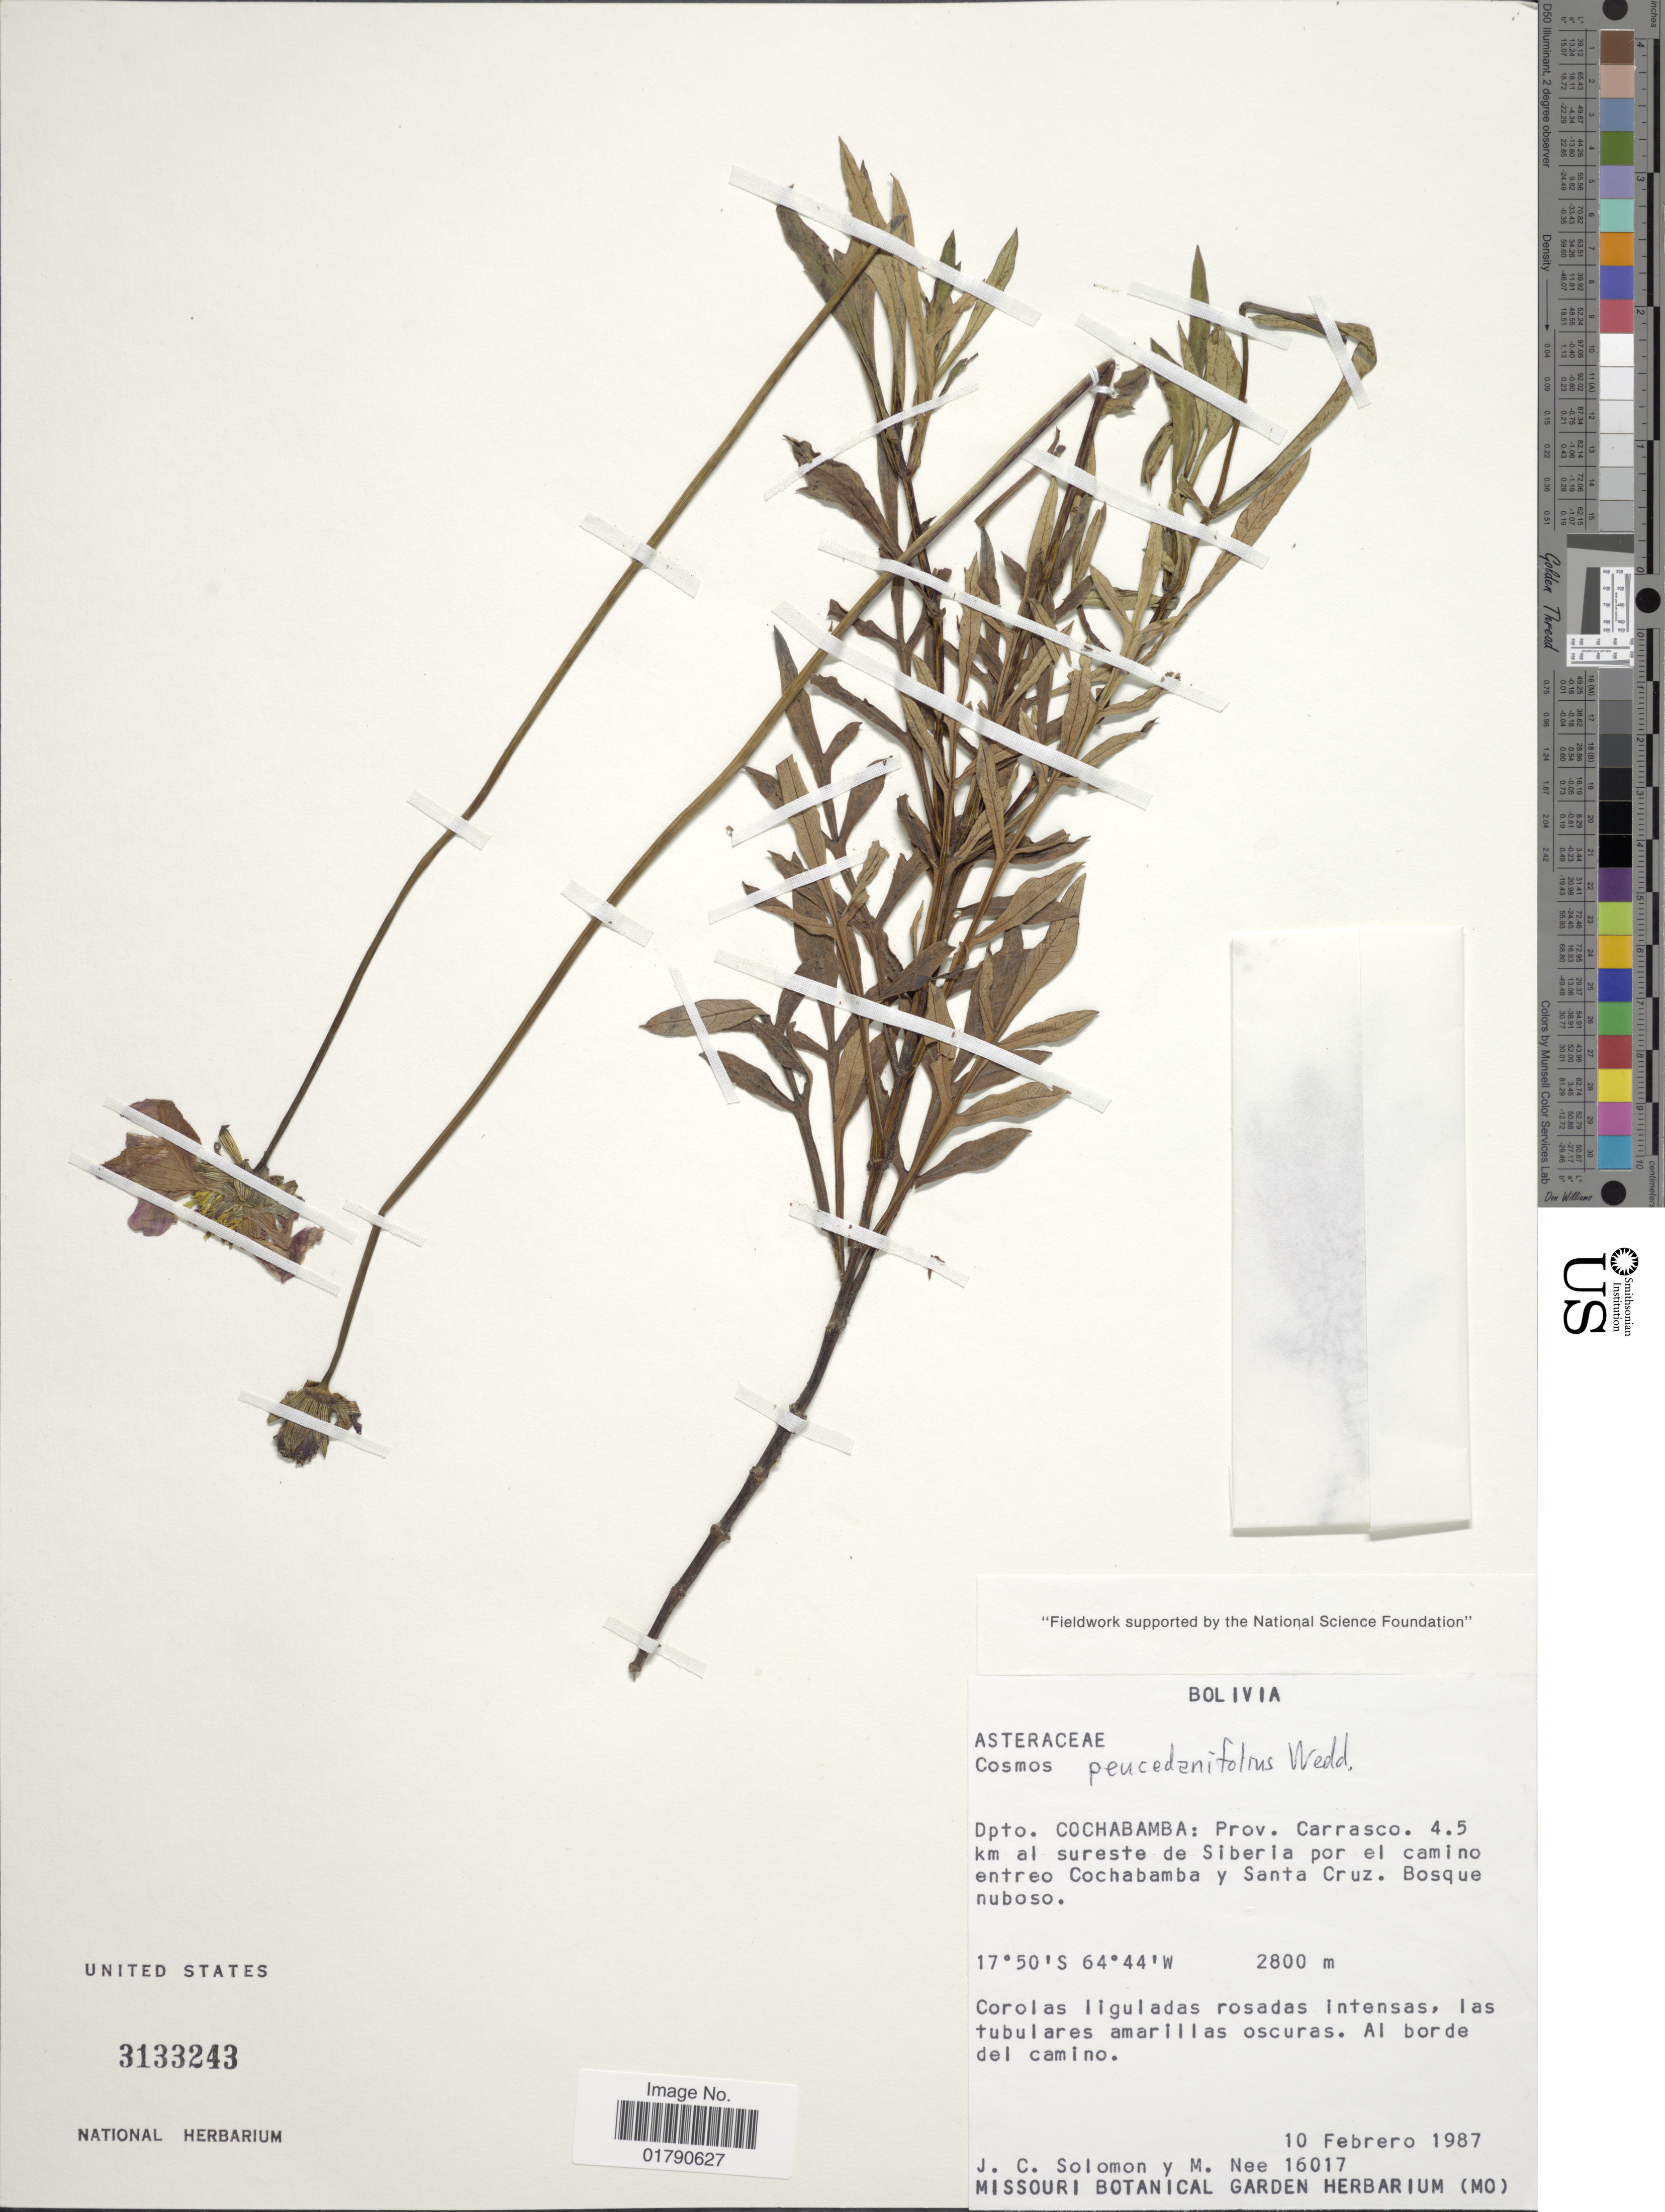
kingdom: Plantae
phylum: Tracheophyta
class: Magnoliopsida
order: Asterales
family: Asteraceae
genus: Cosmos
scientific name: Cosmos peucedanifolius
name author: Wedd.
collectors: J. C. Solomon & M. Nee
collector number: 16017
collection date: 1987-02-10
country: Bolivia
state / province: Cochabamba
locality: Prov. Carrasco, 4.5 km al sureste de Siberia por el camino entreo Cochabamba y Santa Cruz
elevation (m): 2800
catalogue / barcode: US 3133243